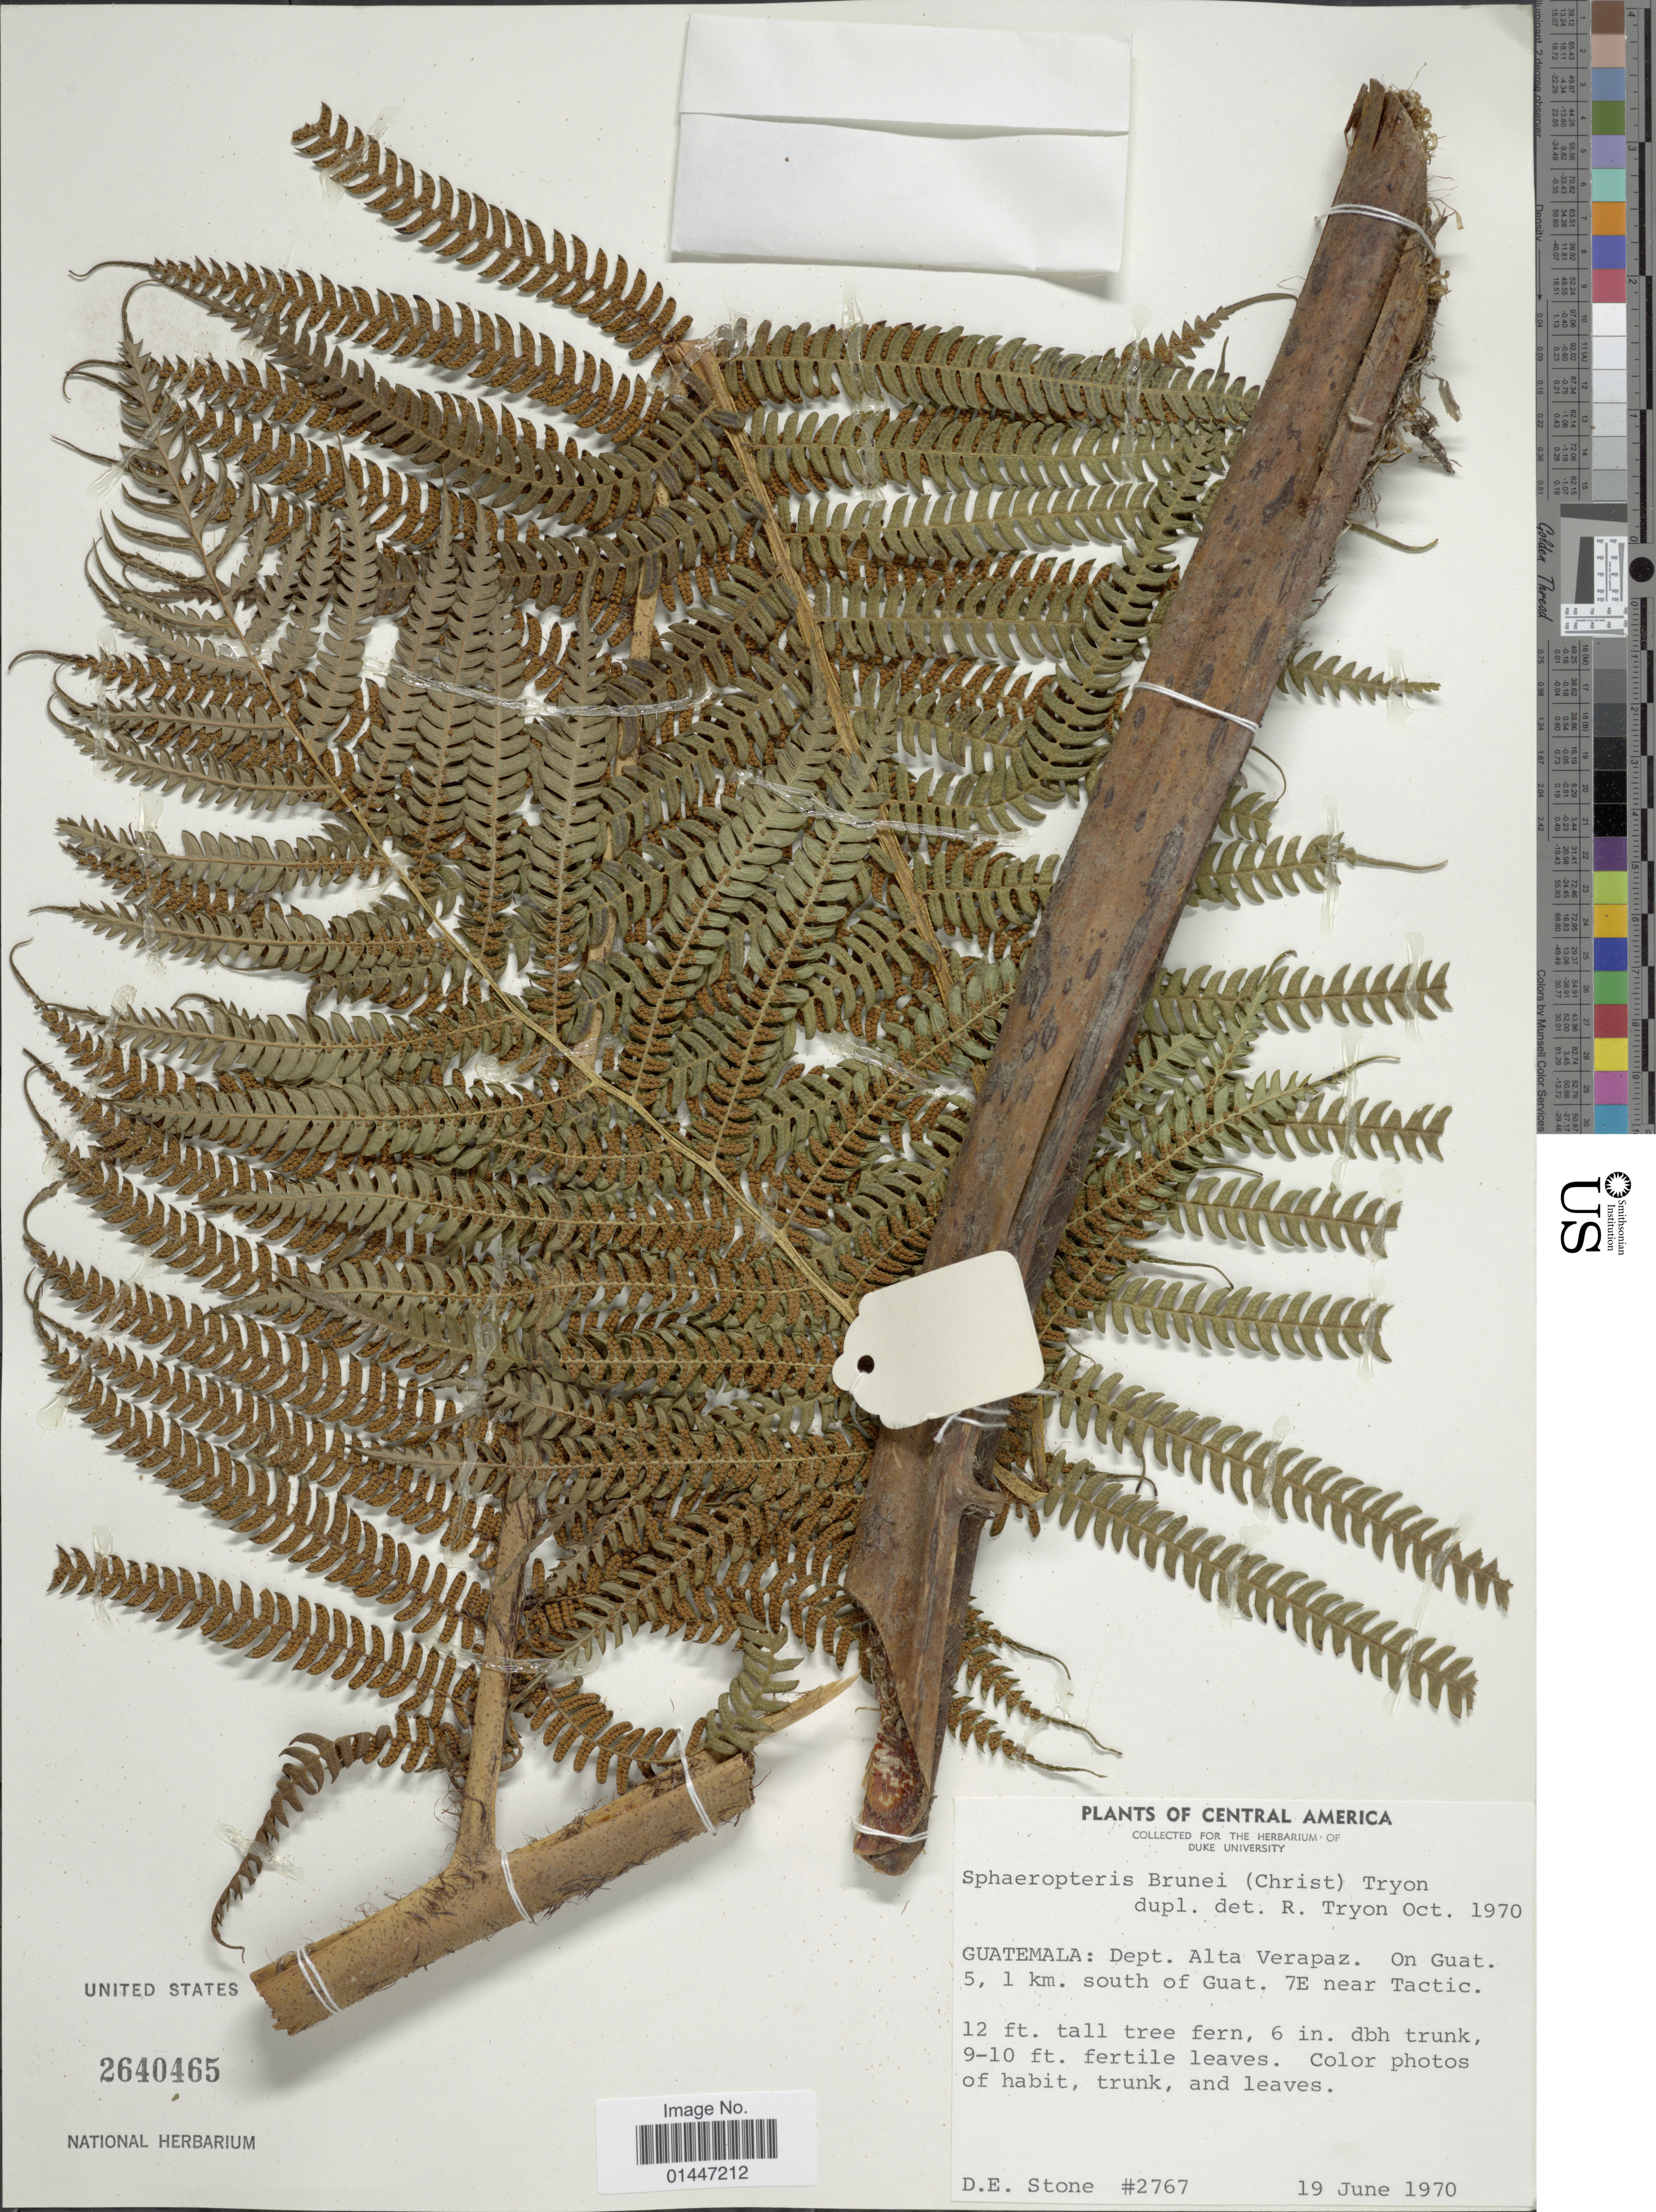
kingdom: Plantae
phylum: Tracheophyta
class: Polypodiopsida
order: Cyatheales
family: Cyatheaceae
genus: Sphaeropteris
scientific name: Sphaeropteris brunei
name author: (Christ) R.M. Tryon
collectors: D. E. Stone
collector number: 2767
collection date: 1970-06-19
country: Guatemala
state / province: Alta Verapaz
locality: Central America. Dept. Alta Verapaz. On Guat. 5. 1 km. south of Guat. 7E near Tactic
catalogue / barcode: US 2640465